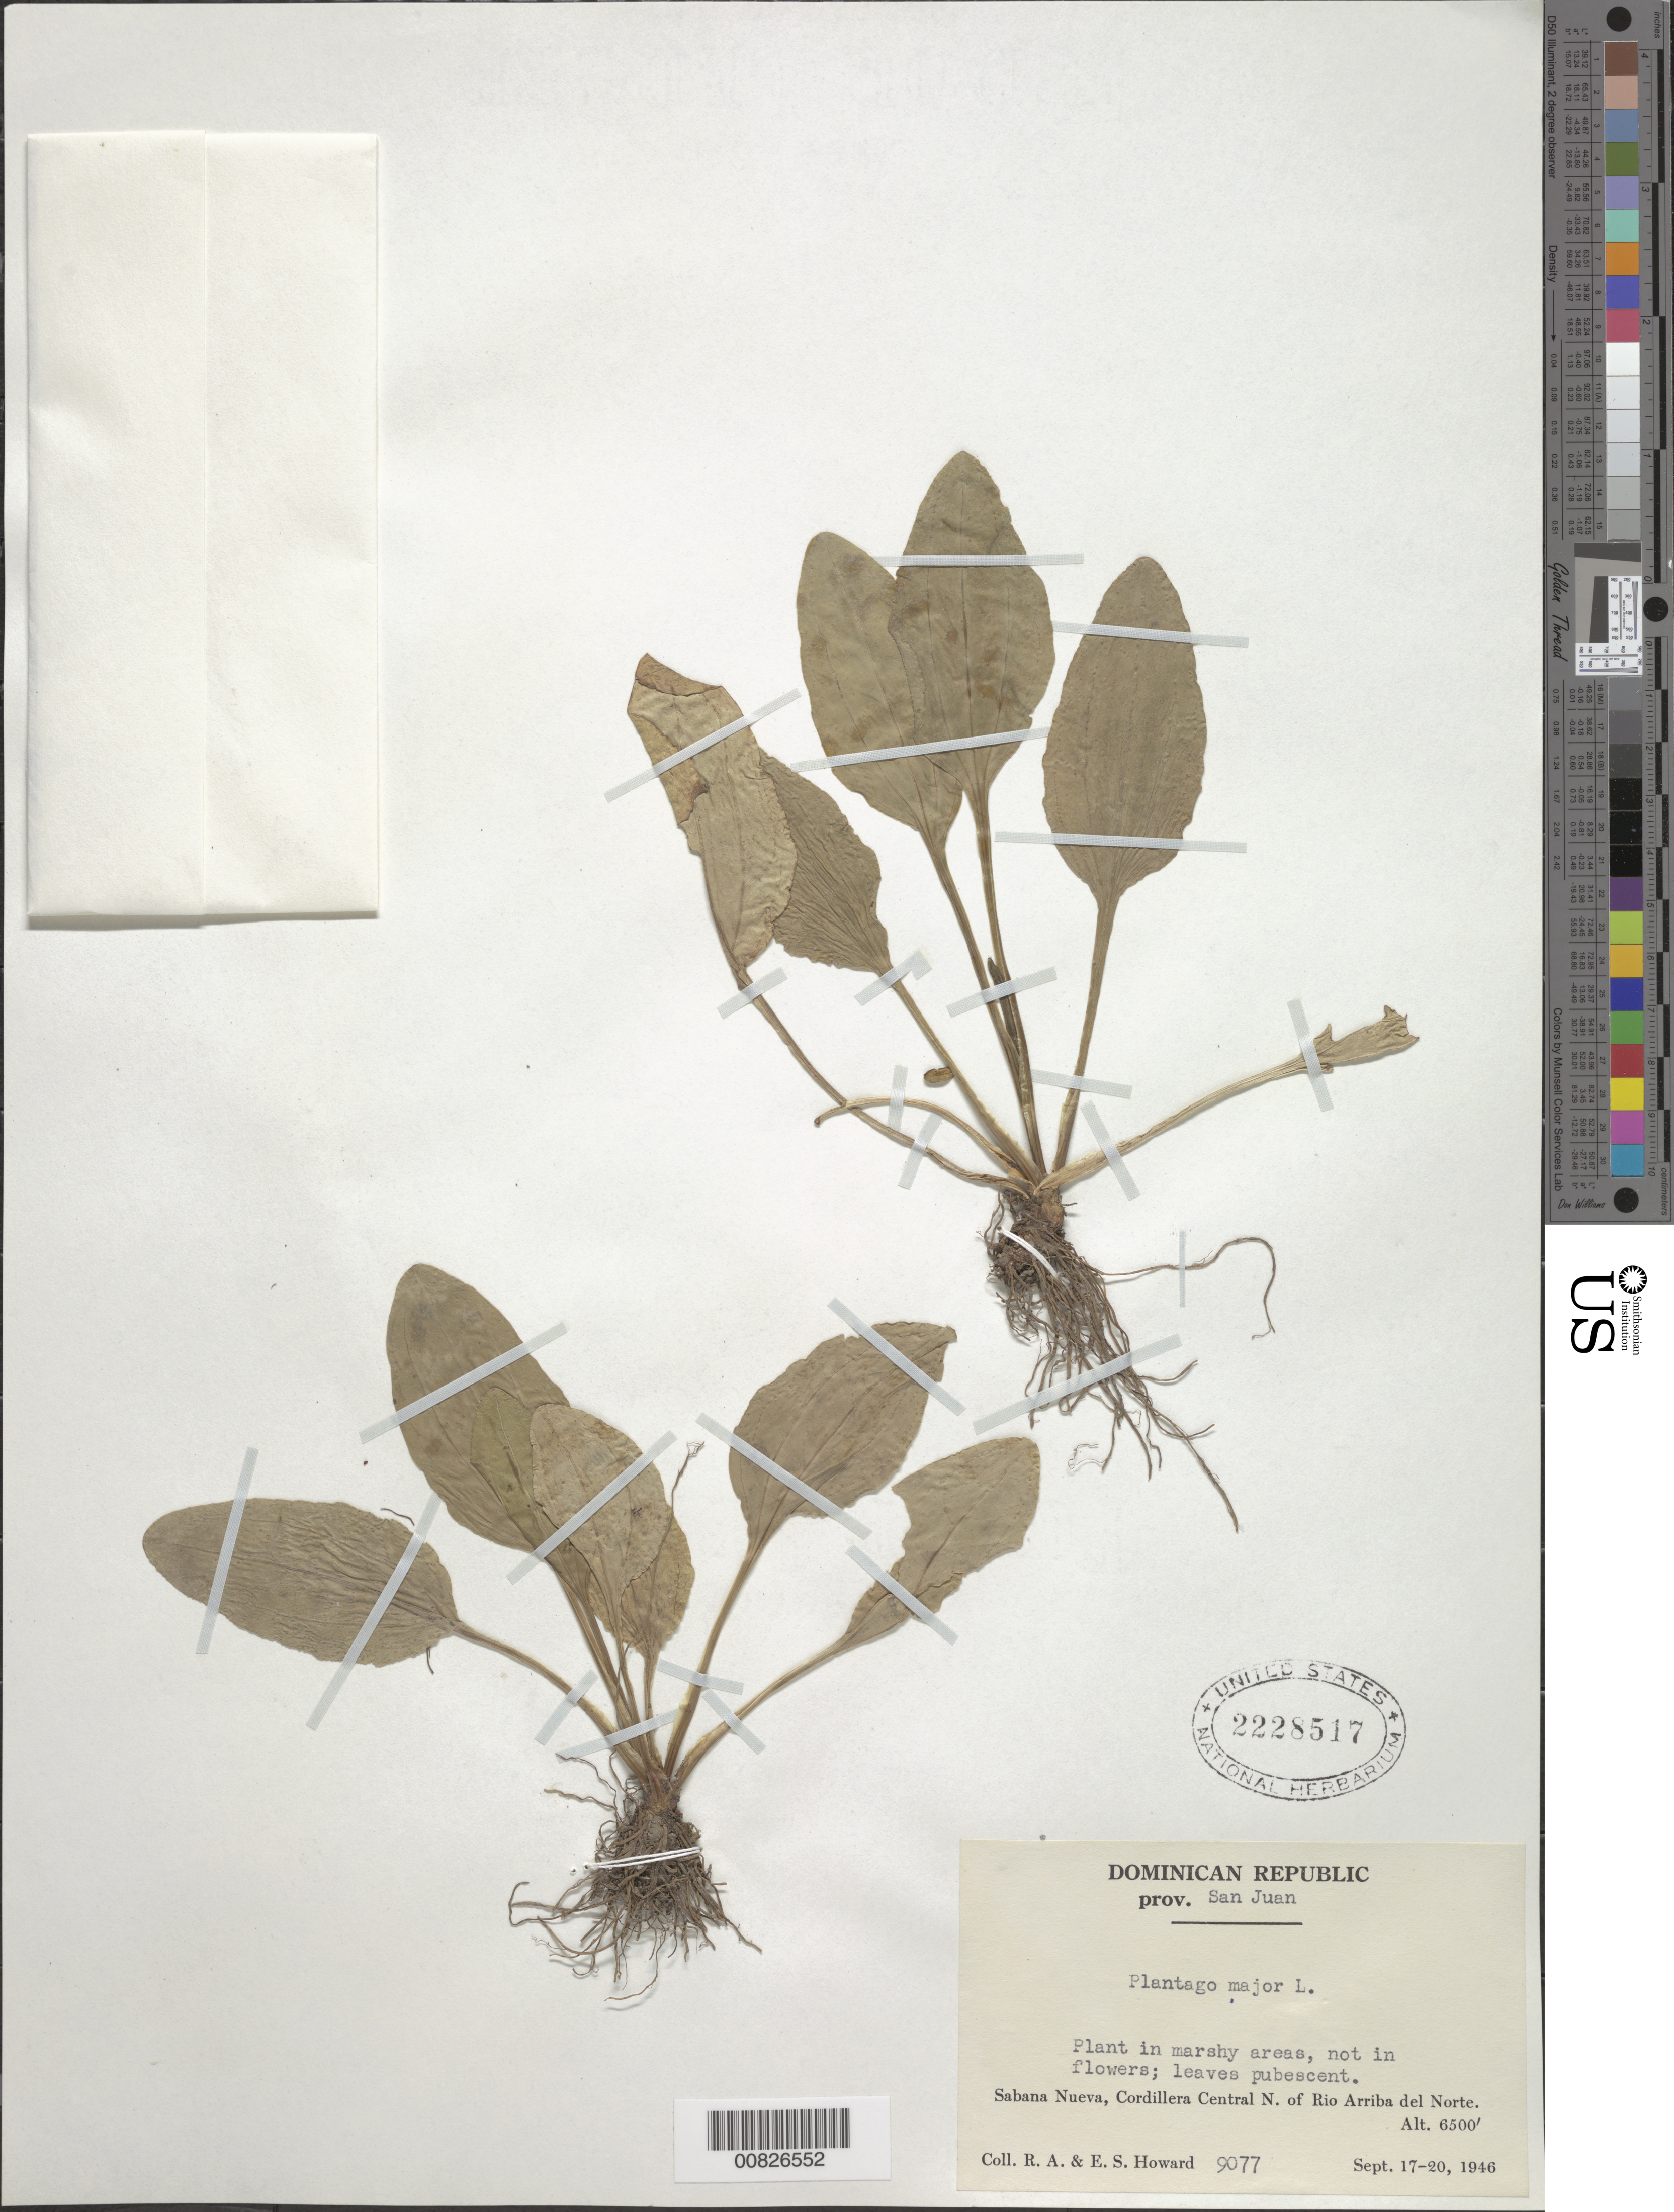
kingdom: Plantae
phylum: Tracheophyta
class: Magnoliopsida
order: Lamiales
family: Plantaginaceae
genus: Plantago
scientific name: Plantago major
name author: L.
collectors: R. A. Howard & E. S. Howard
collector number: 9077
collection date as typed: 17 Sep 1946 to 20 Sep 1946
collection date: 1946-09-17/1946-09-20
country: Dominican Republic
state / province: San Juan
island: Hispaniola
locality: Sabana Nueva, Cordillera Central N. of Rio Arriba del Norte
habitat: Marshy area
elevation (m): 1981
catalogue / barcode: US 2228517